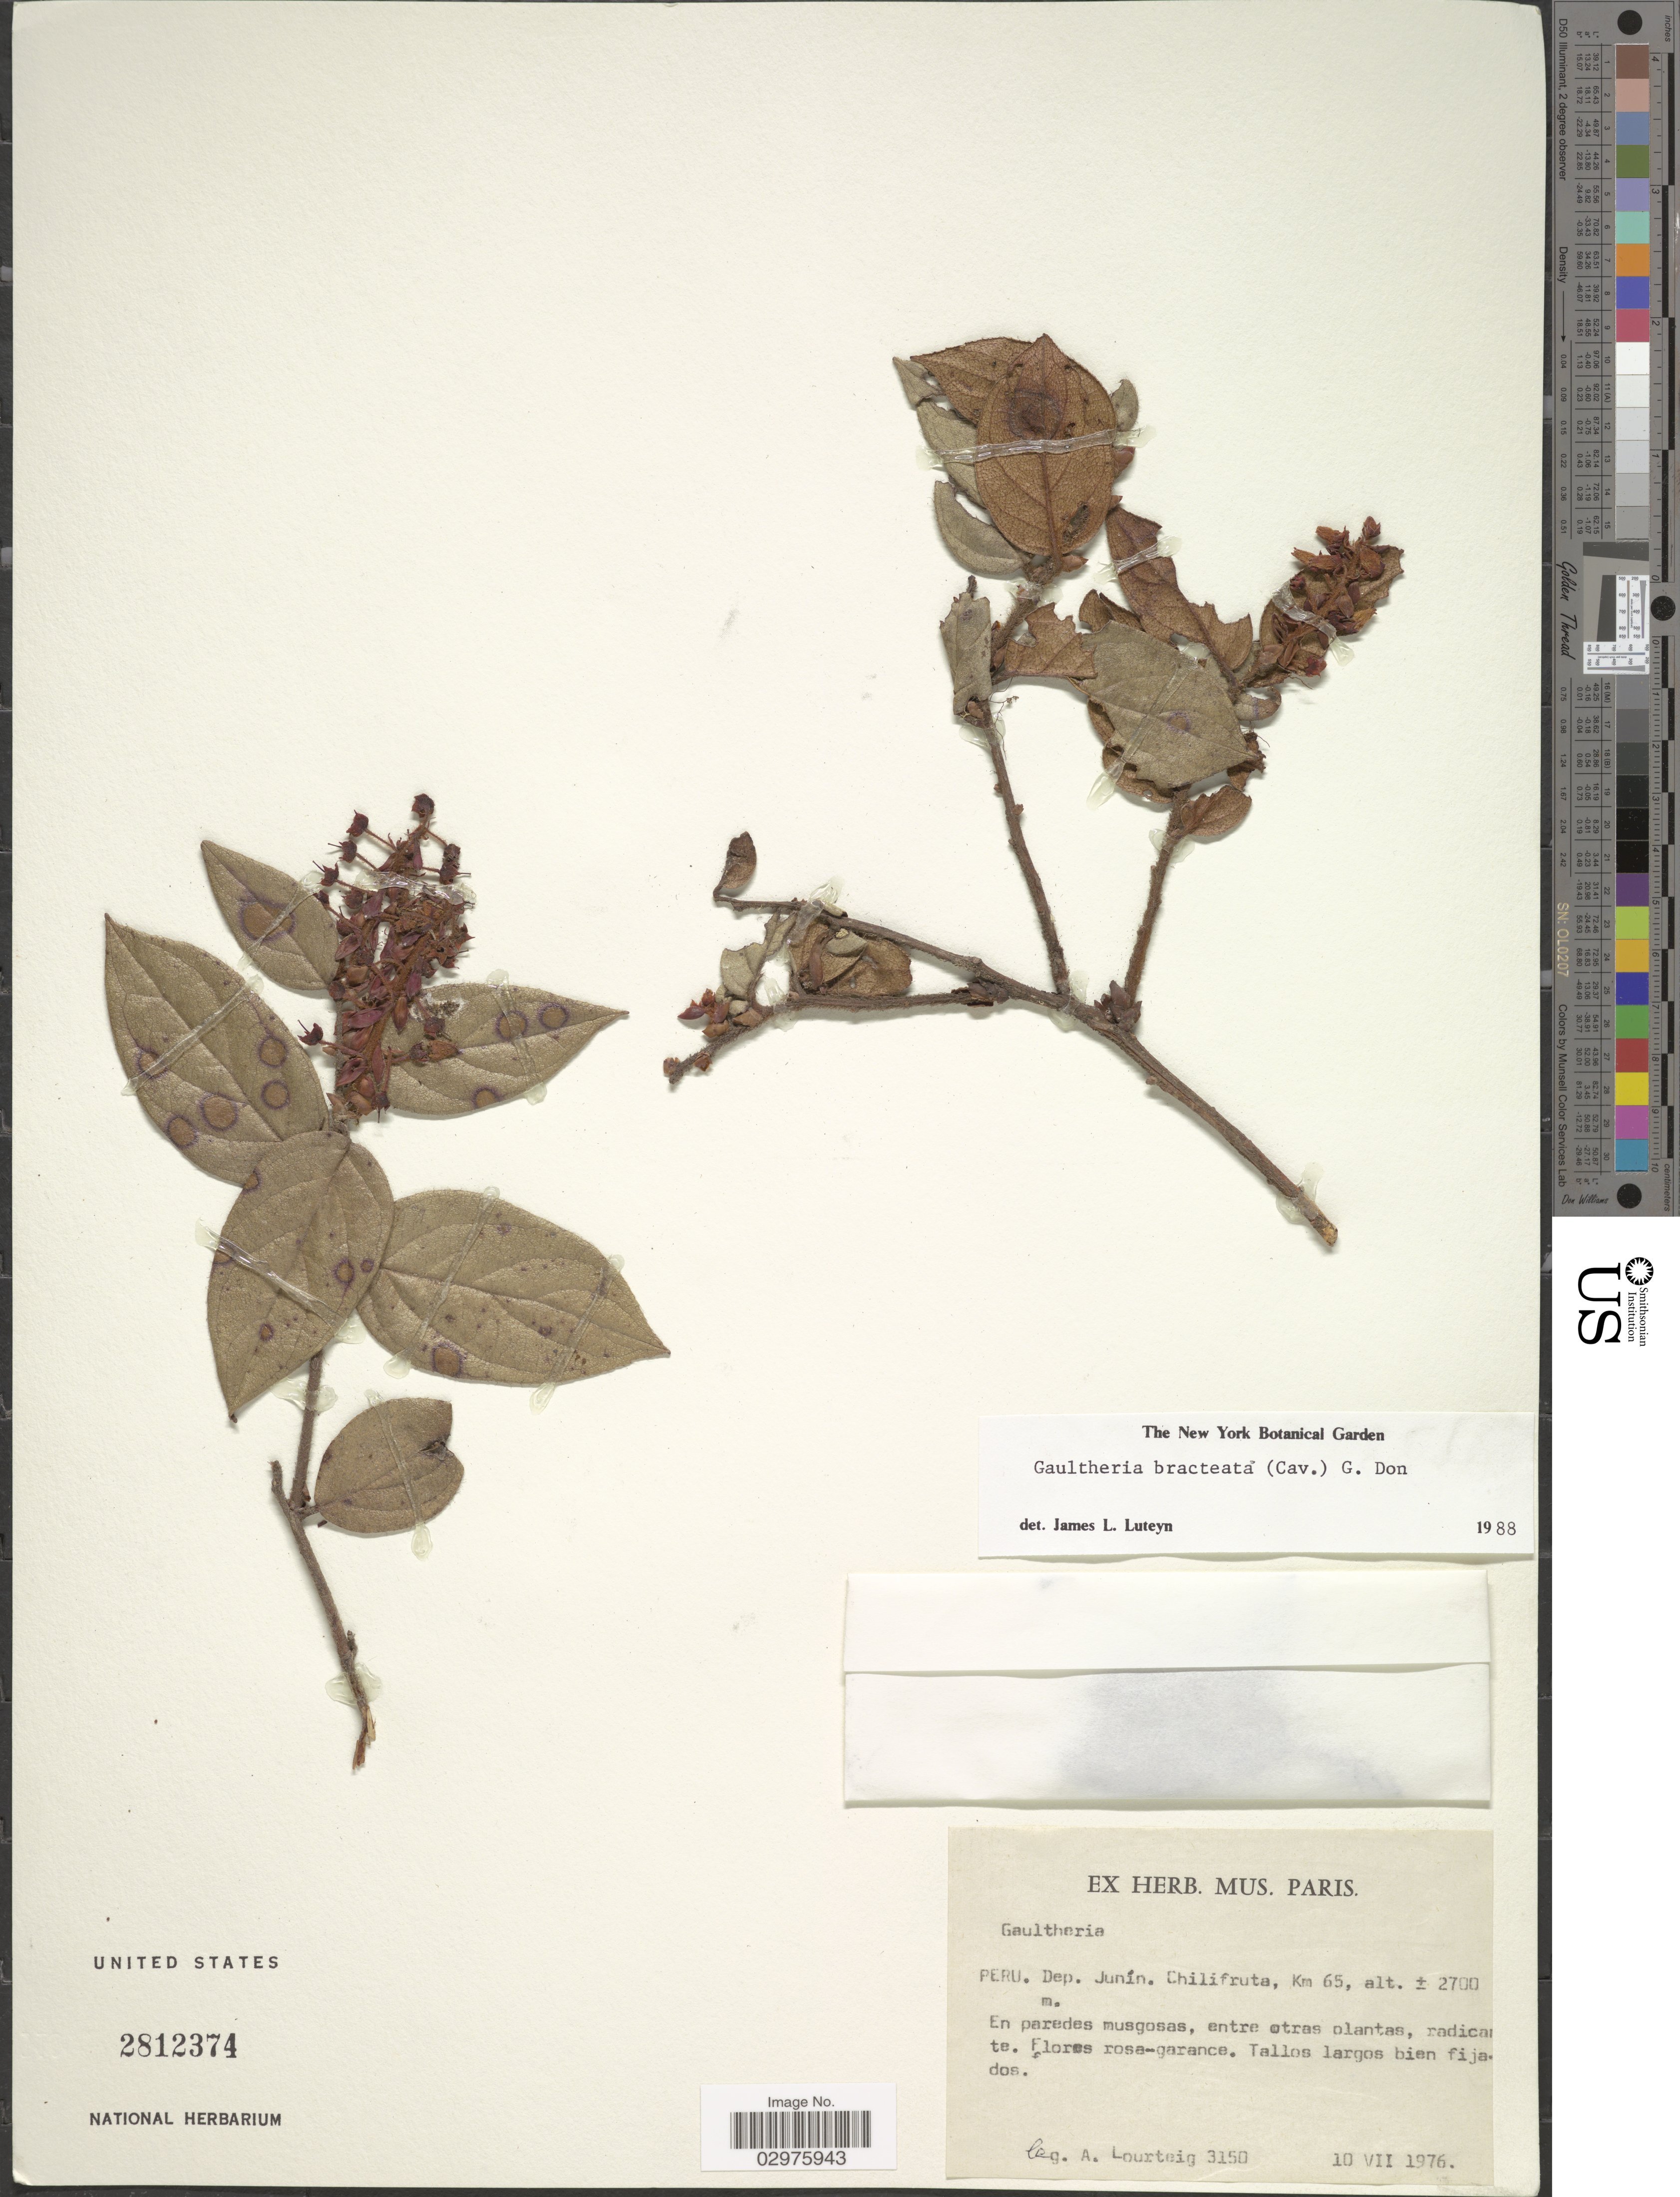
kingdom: Plantae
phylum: Tracheophyta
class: Magnoliopsida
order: Ericales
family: Ericaceae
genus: Gaultheria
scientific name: Gaultheria bracteata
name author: (Cav.) G. Don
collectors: A. Lourteig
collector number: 3150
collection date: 1976-07-10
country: Peru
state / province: Junín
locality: Dep. Junín. Chilifruta, Km 65.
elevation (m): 2700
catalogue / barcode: US 2812374